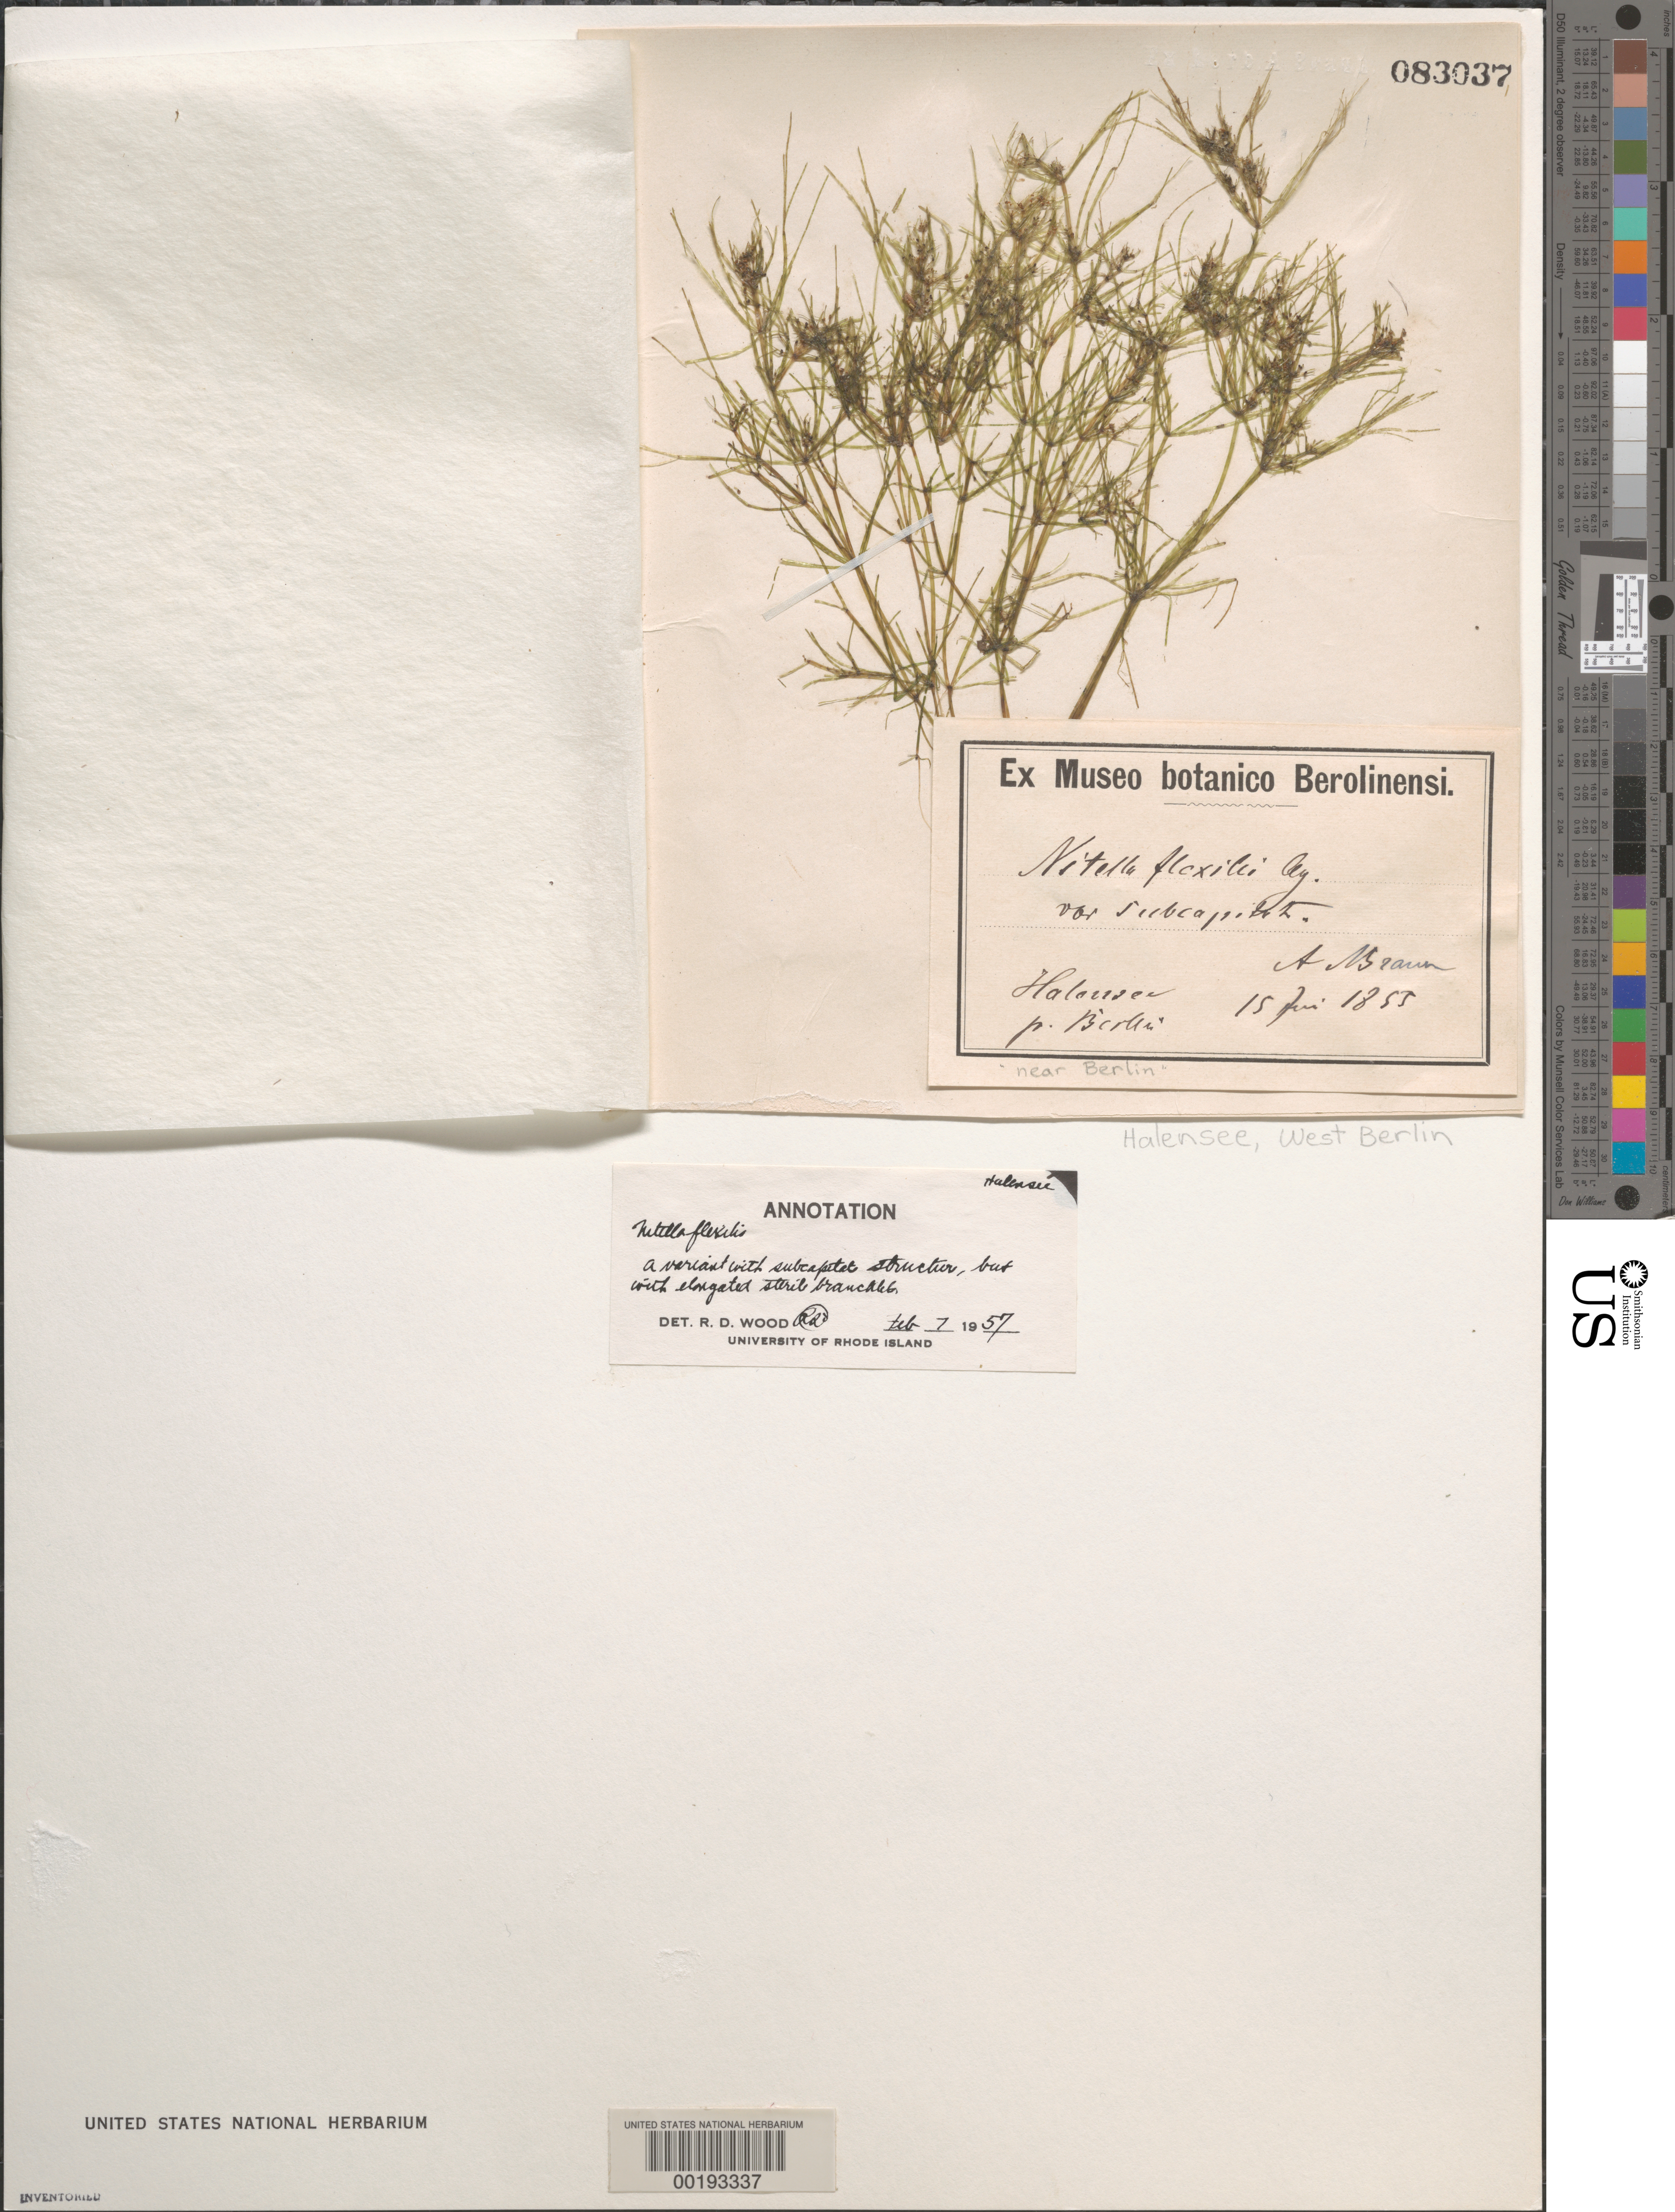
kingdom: Plantae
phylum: Charophyta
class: Charophyceae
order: Charales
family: Characeae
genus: Nitella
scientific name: Nitella flexilis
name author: (L.) C. Agardh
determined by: Wood, R. D.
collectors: A. Braun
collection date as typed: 15 Jun 1855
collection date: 1855-06-15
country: Germany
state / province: Berlin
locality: Halensee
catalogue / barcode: US 83037